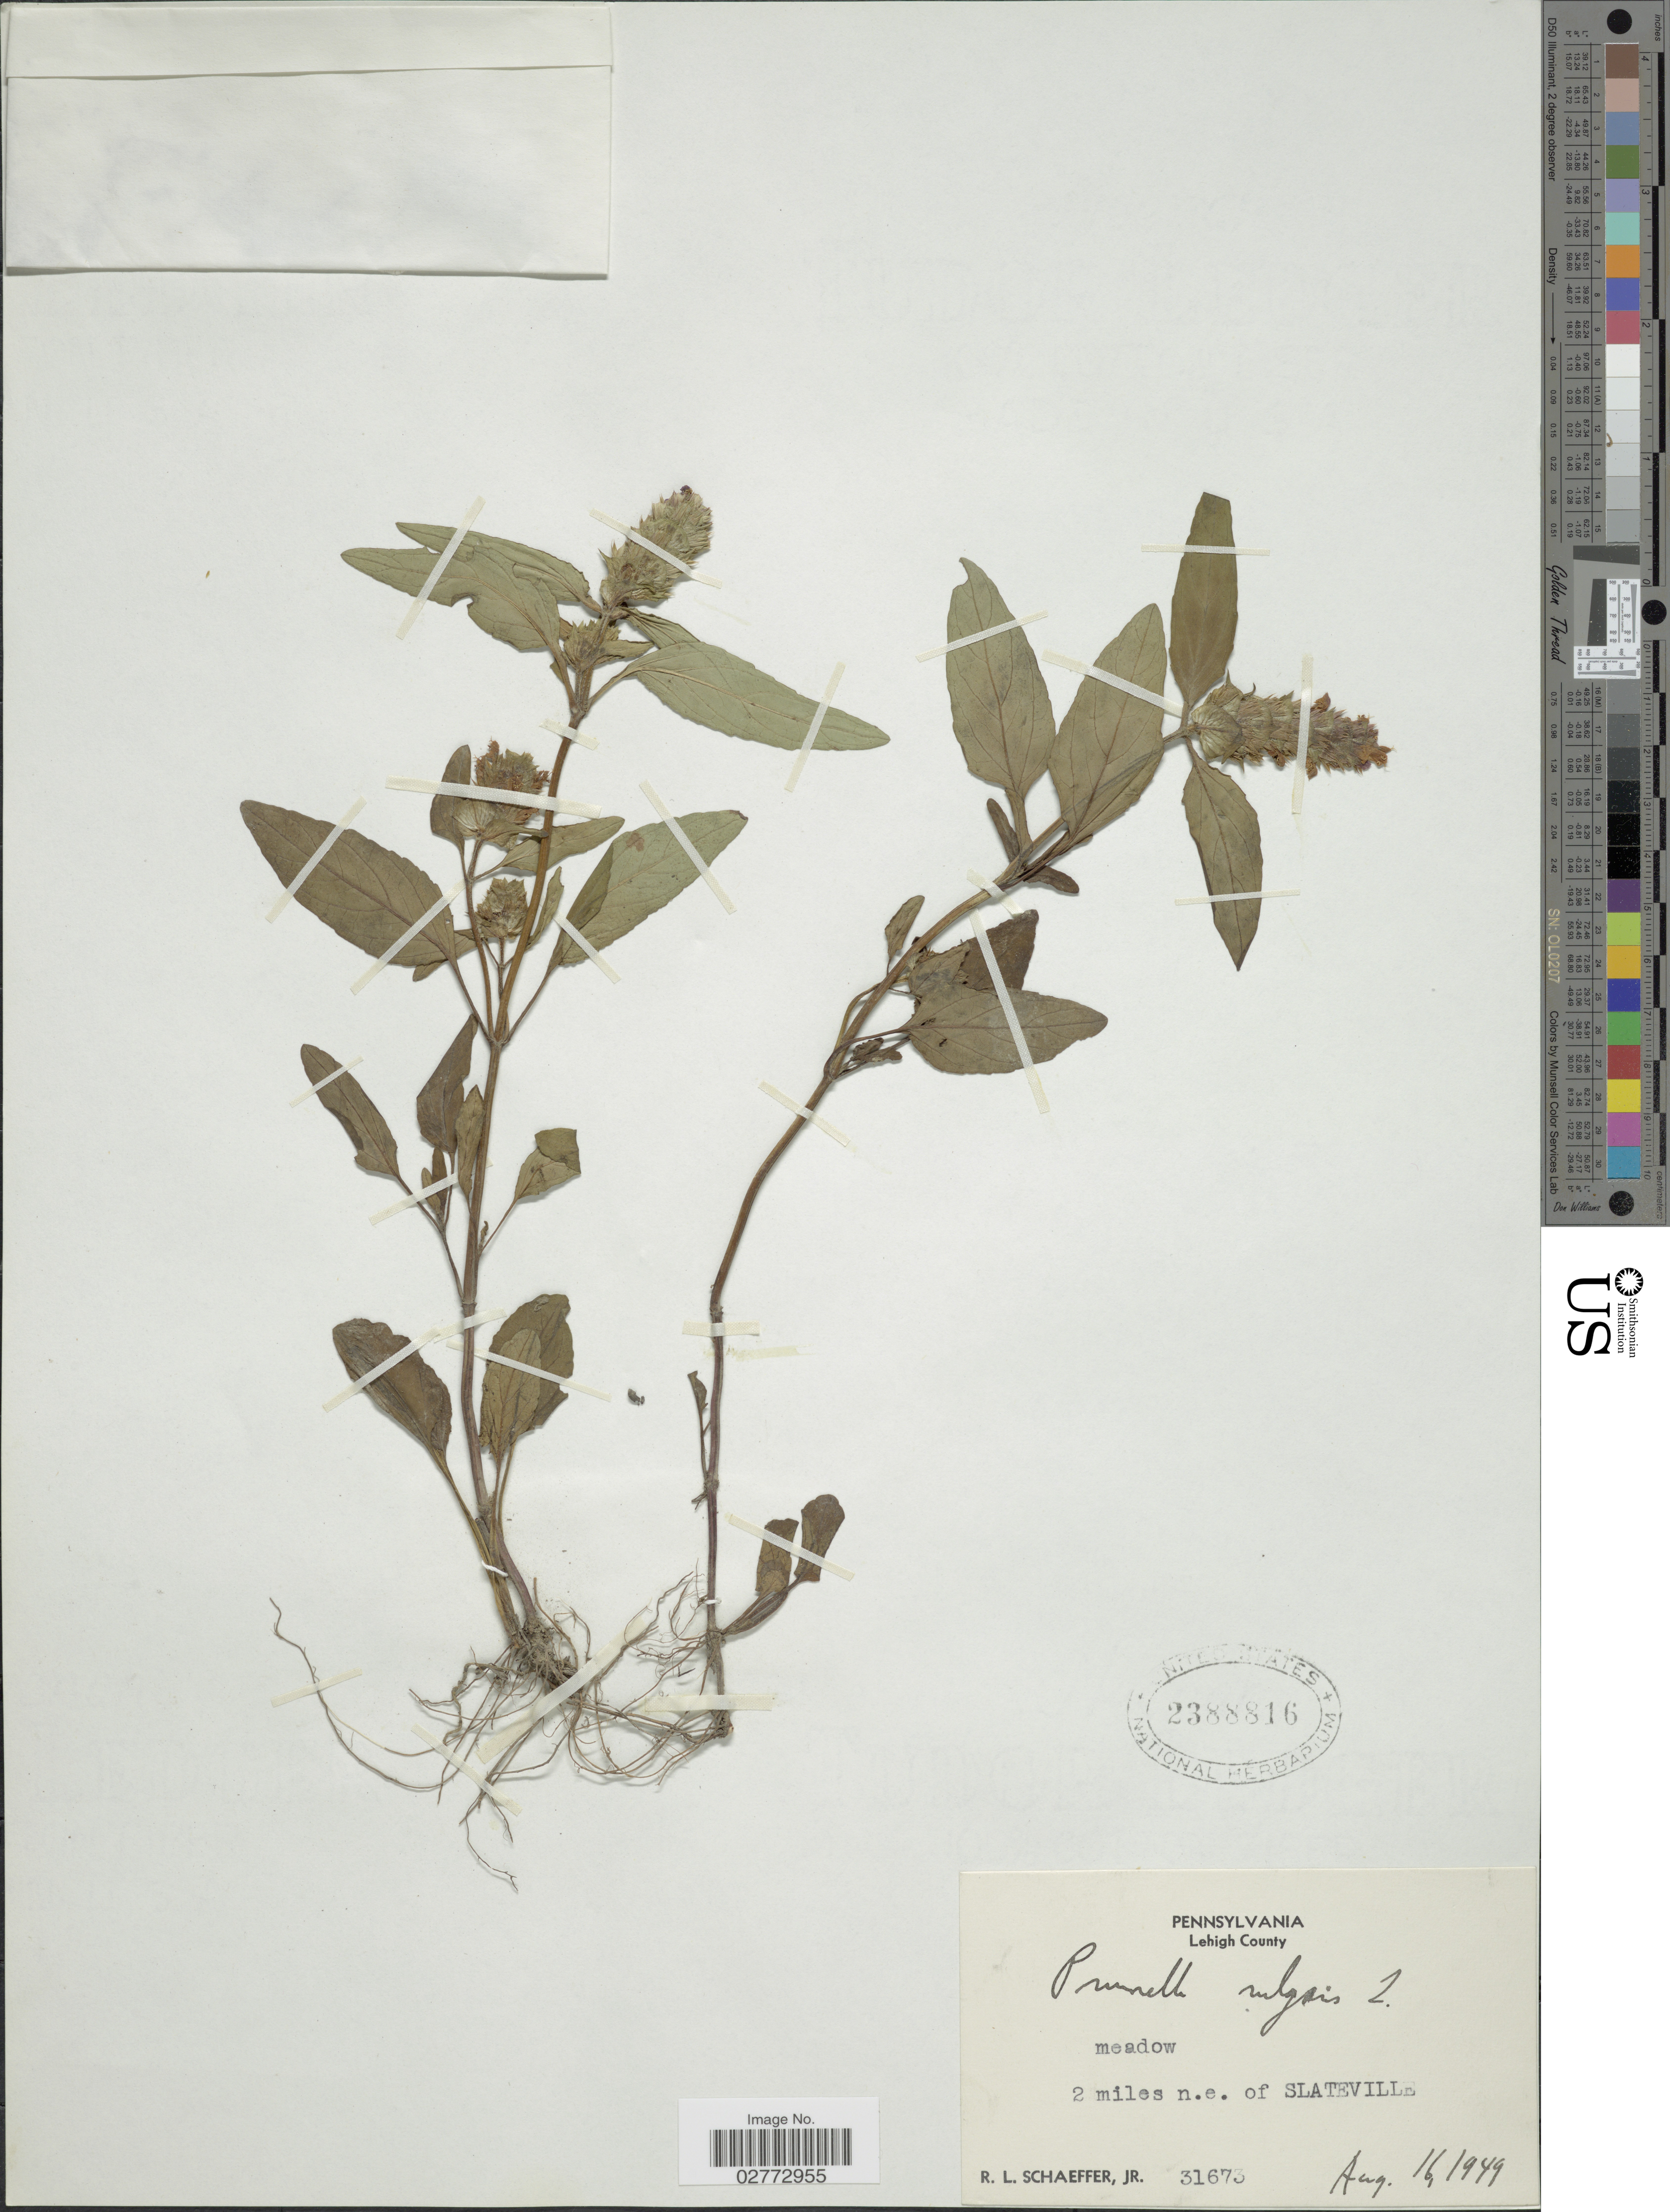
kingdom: Plantae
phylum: Tracheophyta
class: Magnoliopsida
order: Lamiales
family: Lamiaceae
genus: Prunella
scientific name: Prunella vulgaris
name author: L.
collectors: R. L. Schaeffer Jr.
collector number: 31673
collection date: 1949-08-16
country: United States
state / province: Pennsylvania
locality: Lehigh County. 2 miles n.e. of Slateville.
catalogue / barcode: US 2388816